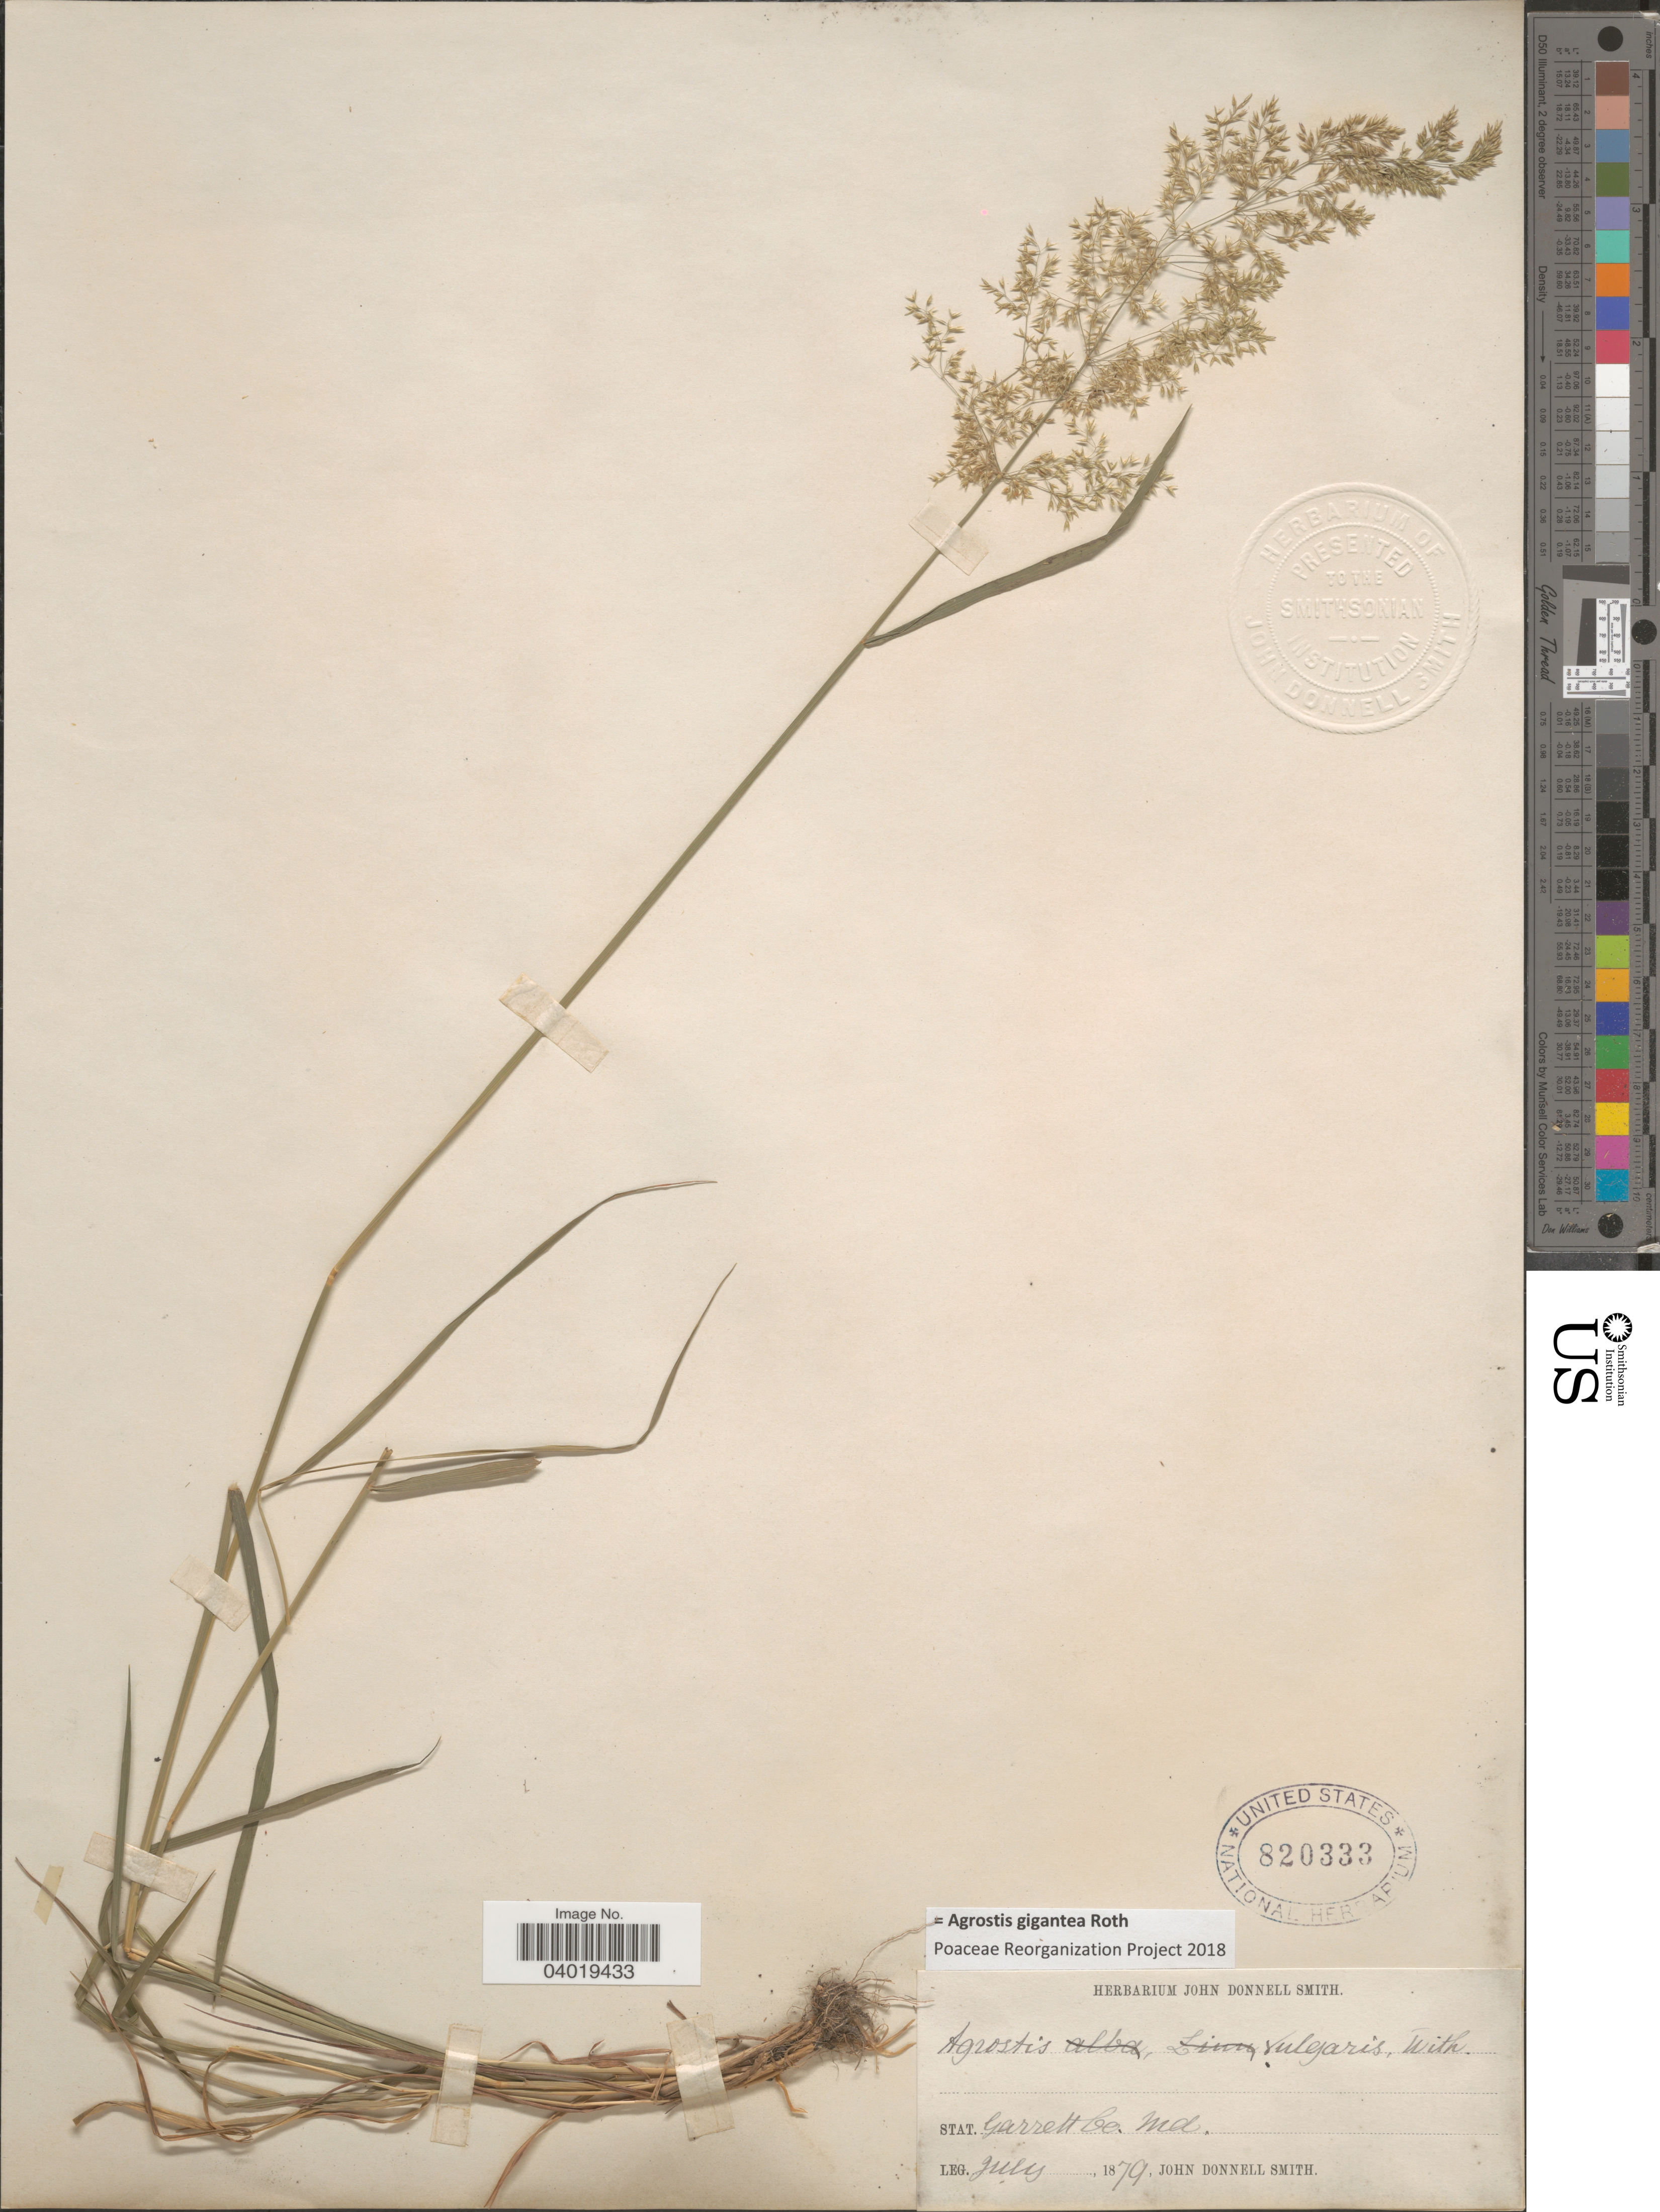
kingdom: Plantae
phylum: Tracheophyta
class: Liliopsida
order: Poales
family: Poaceae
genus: Agrostis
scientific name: Agrostis gigantea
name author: Roth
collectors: J. Donnell Smith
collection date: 1879-07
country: United States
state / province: Maryland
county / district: Garrett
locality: Stat. Garrett Co.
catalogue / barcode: US 820333